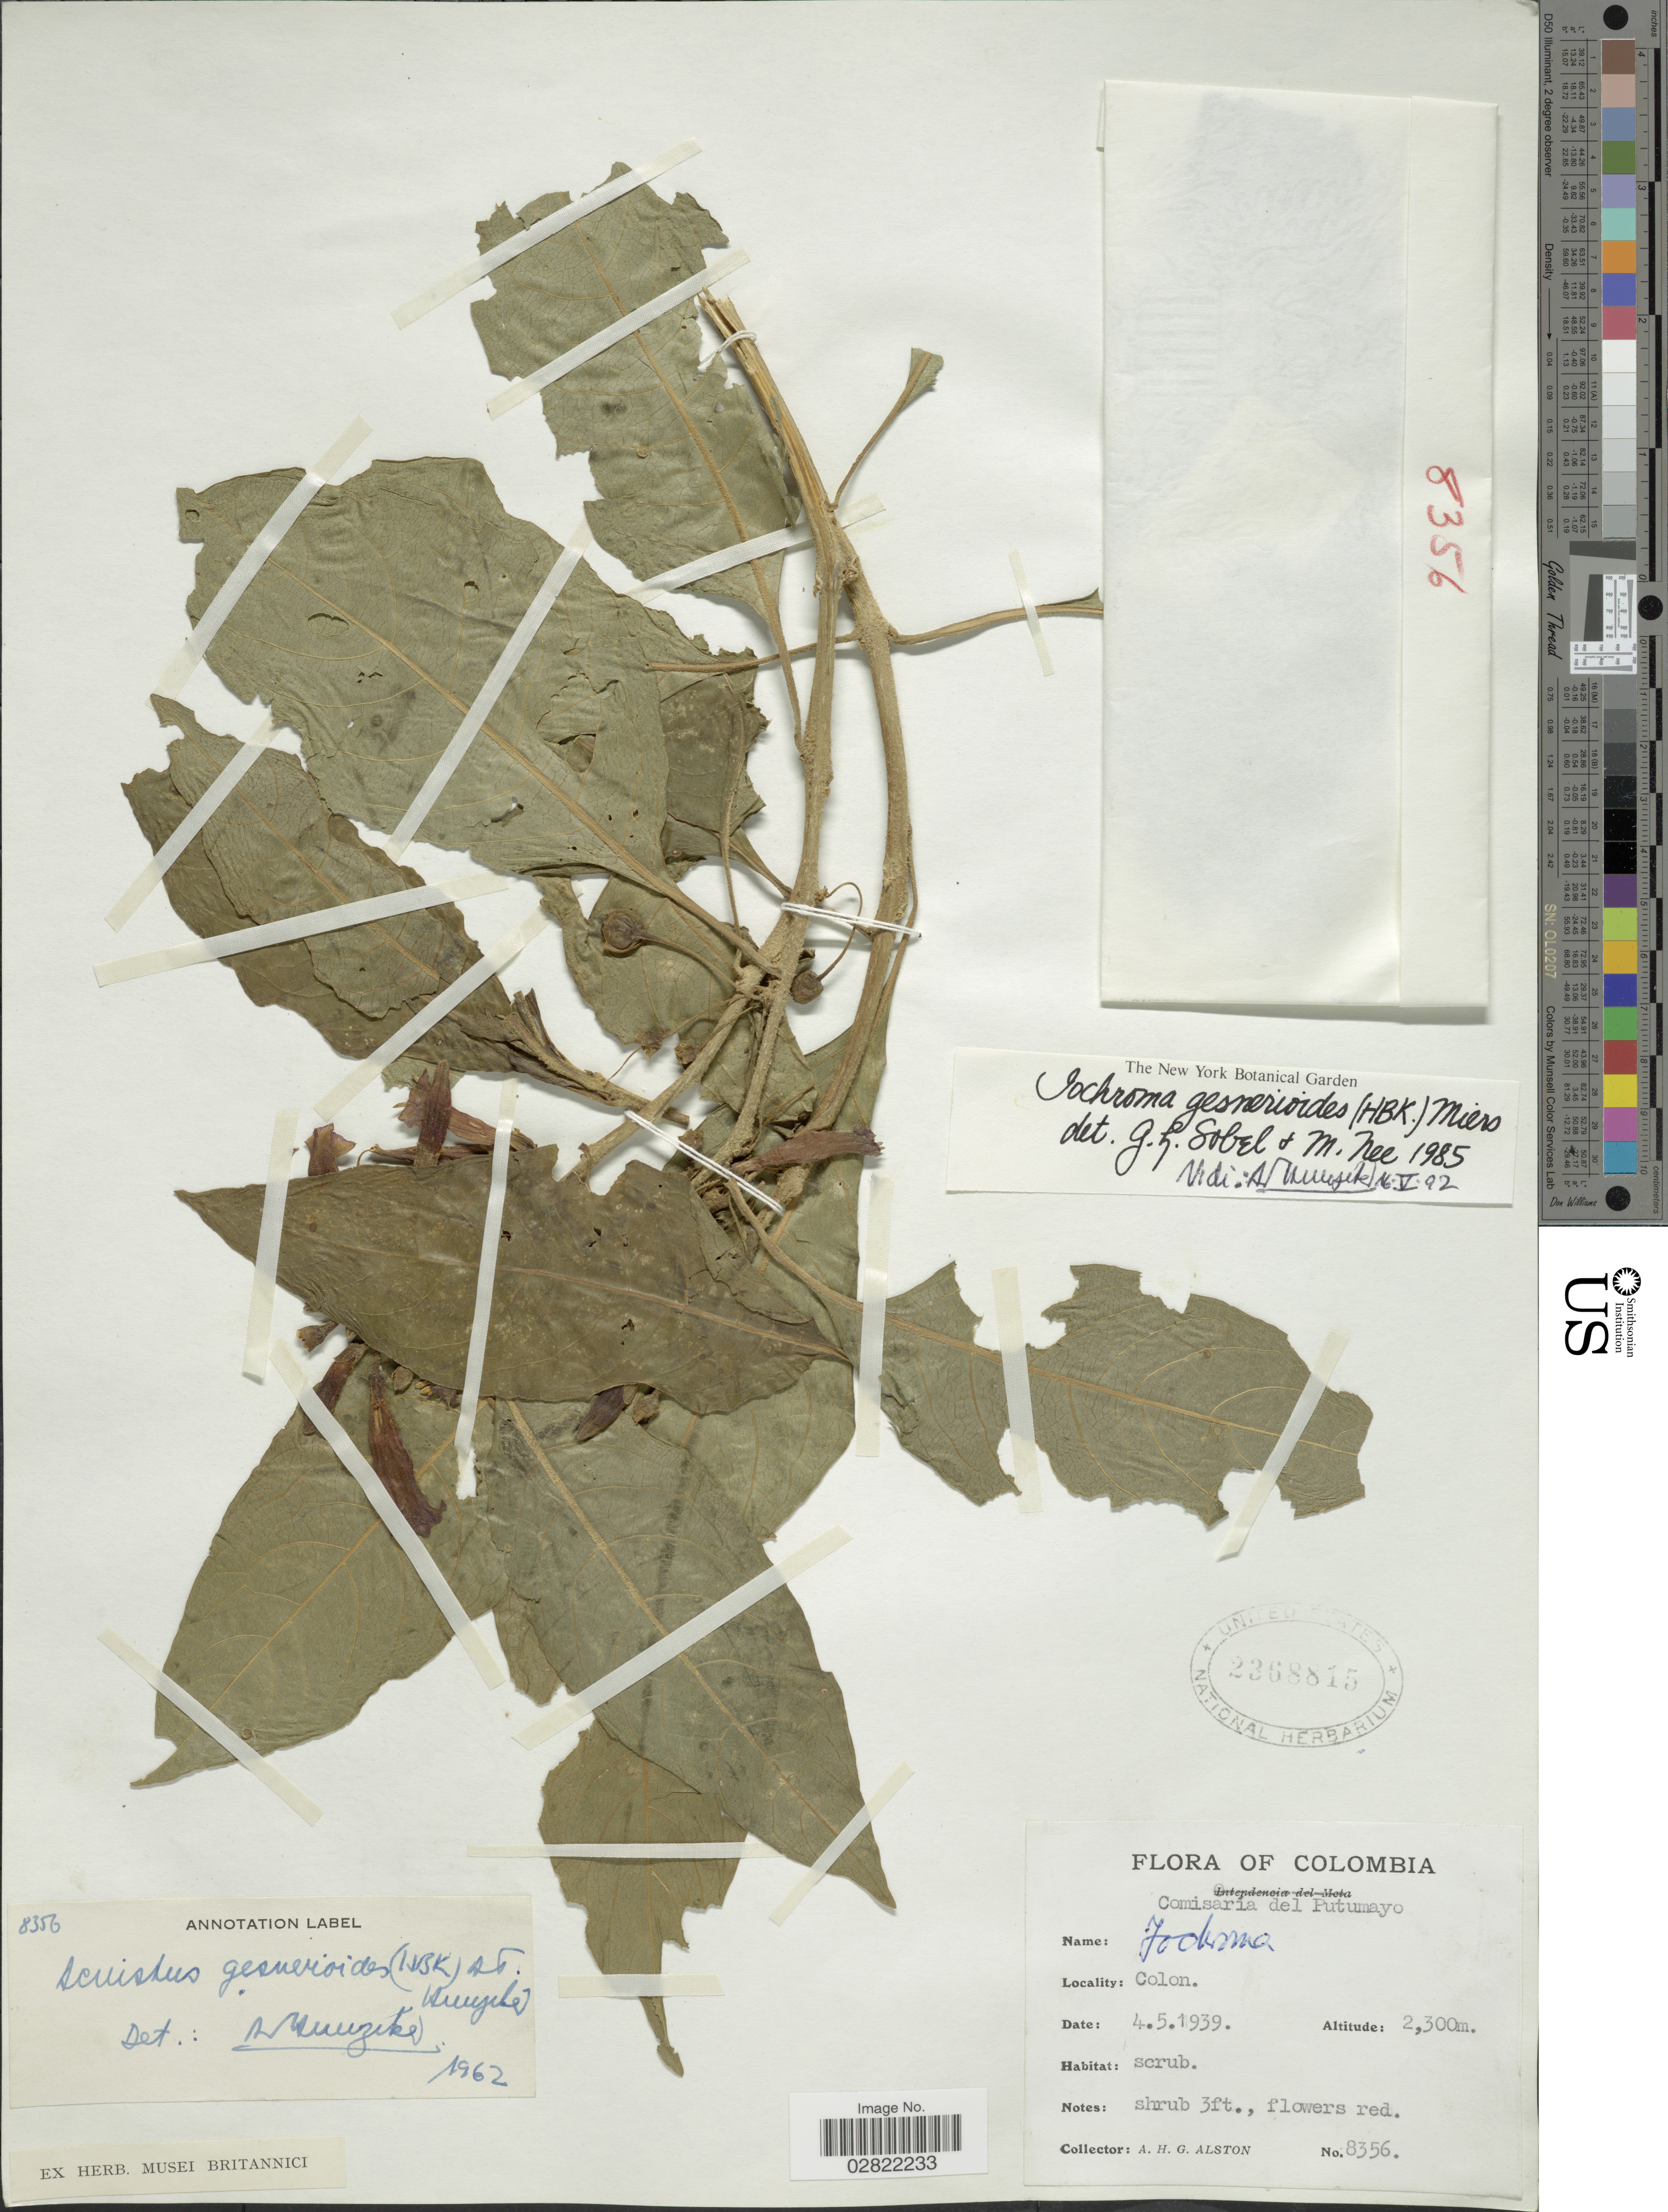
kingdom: Plantae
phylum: Tracheophyta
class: Magnoliopsida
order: Solanales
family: Solanaceae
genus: Iochroma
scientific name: Iochroma gesnerioides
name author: (Kunth) Miers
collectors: A. H. Alston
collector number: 8356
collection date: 1939-05-04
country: Colombia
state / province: Putumayo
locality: Comisaría del Putumayo, Colon.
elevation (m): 2300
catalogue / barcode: US 2368815